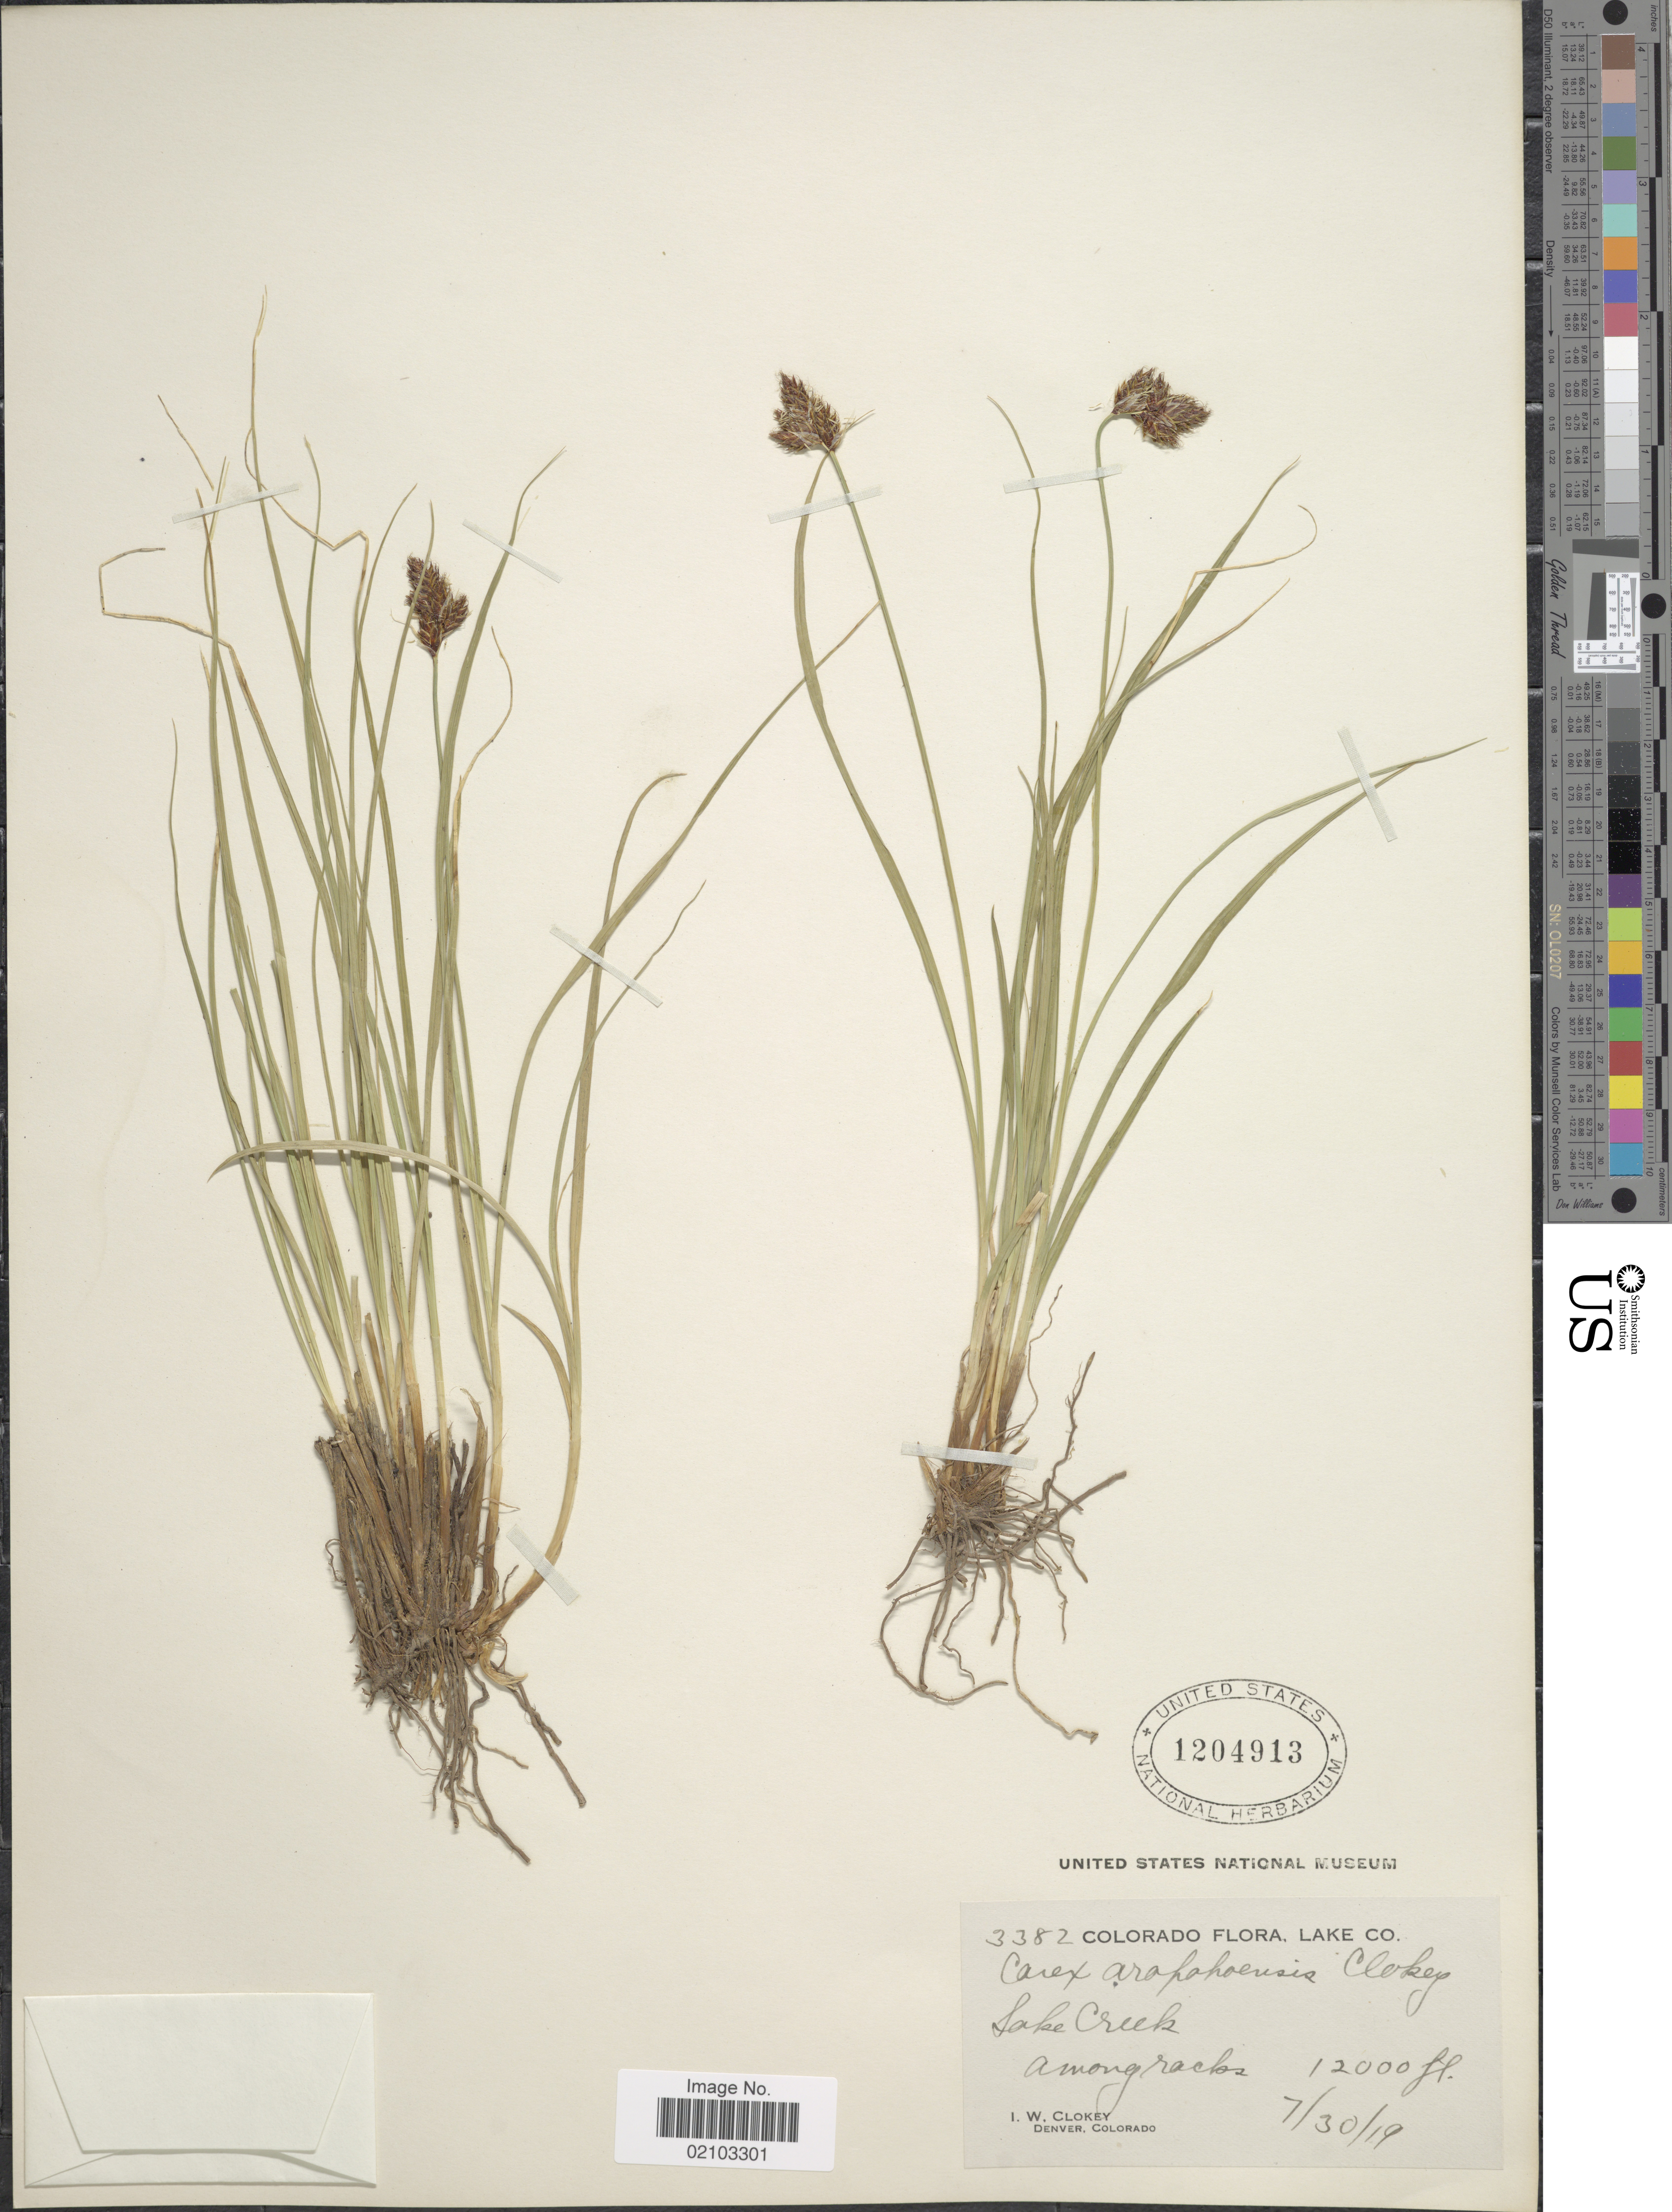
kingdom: Plantae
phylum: Tracheophyta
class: Liliopsida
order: Poales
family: Cyperaceae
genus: Carex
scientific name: Carex arapahoensis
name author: Clokey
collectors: I. W. Clokey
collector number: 3382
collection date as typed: Transcribed d/m/y: 30/7/19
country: United States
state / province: Colorado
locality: Lake Co. Lake Creek. Among rocks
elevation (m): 3658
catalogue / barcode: US 1204913